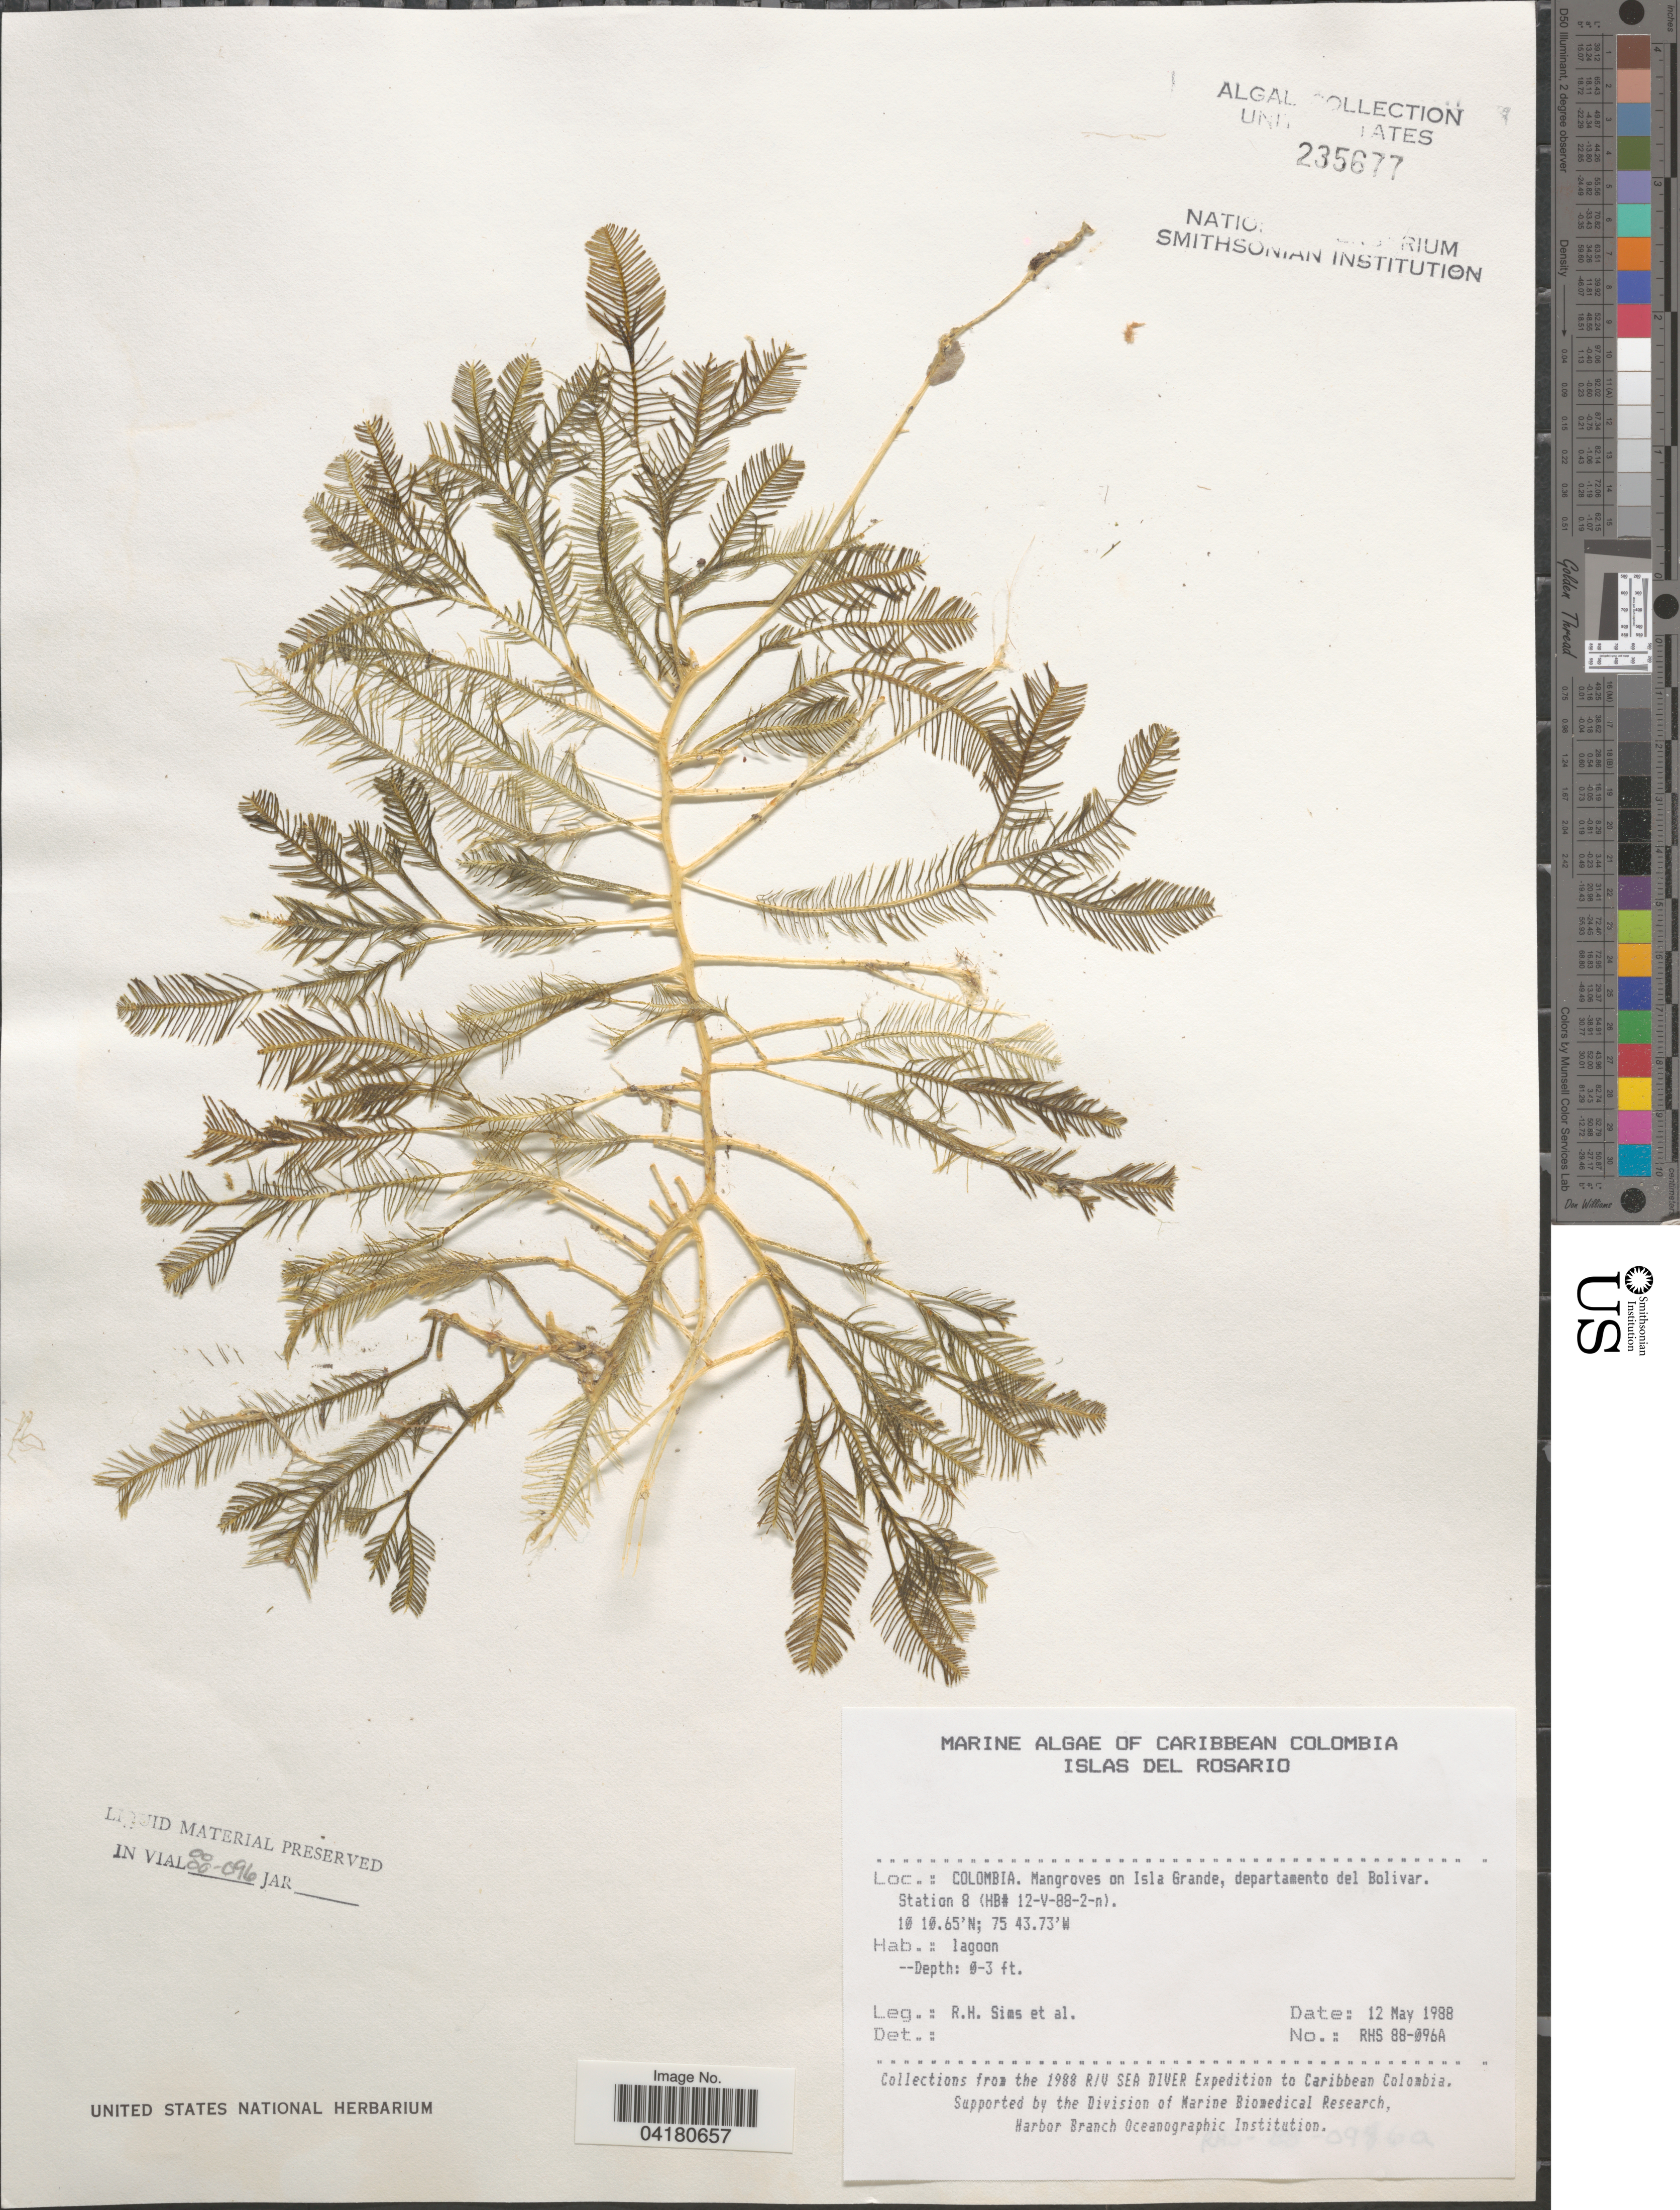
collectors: R. H. Sims & et al.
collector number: RHS88-096A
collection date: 1988-05-12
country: Colombia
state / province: Bolívar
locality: Caribbean Colombia. Mangroves on Isla Grande, departamento del Bolivar. Station 8 (HB# 12-V-88-2-n). The 1988 R/V Sea Diver Expedition to Caribbean Colombia.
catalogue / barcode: US 235677